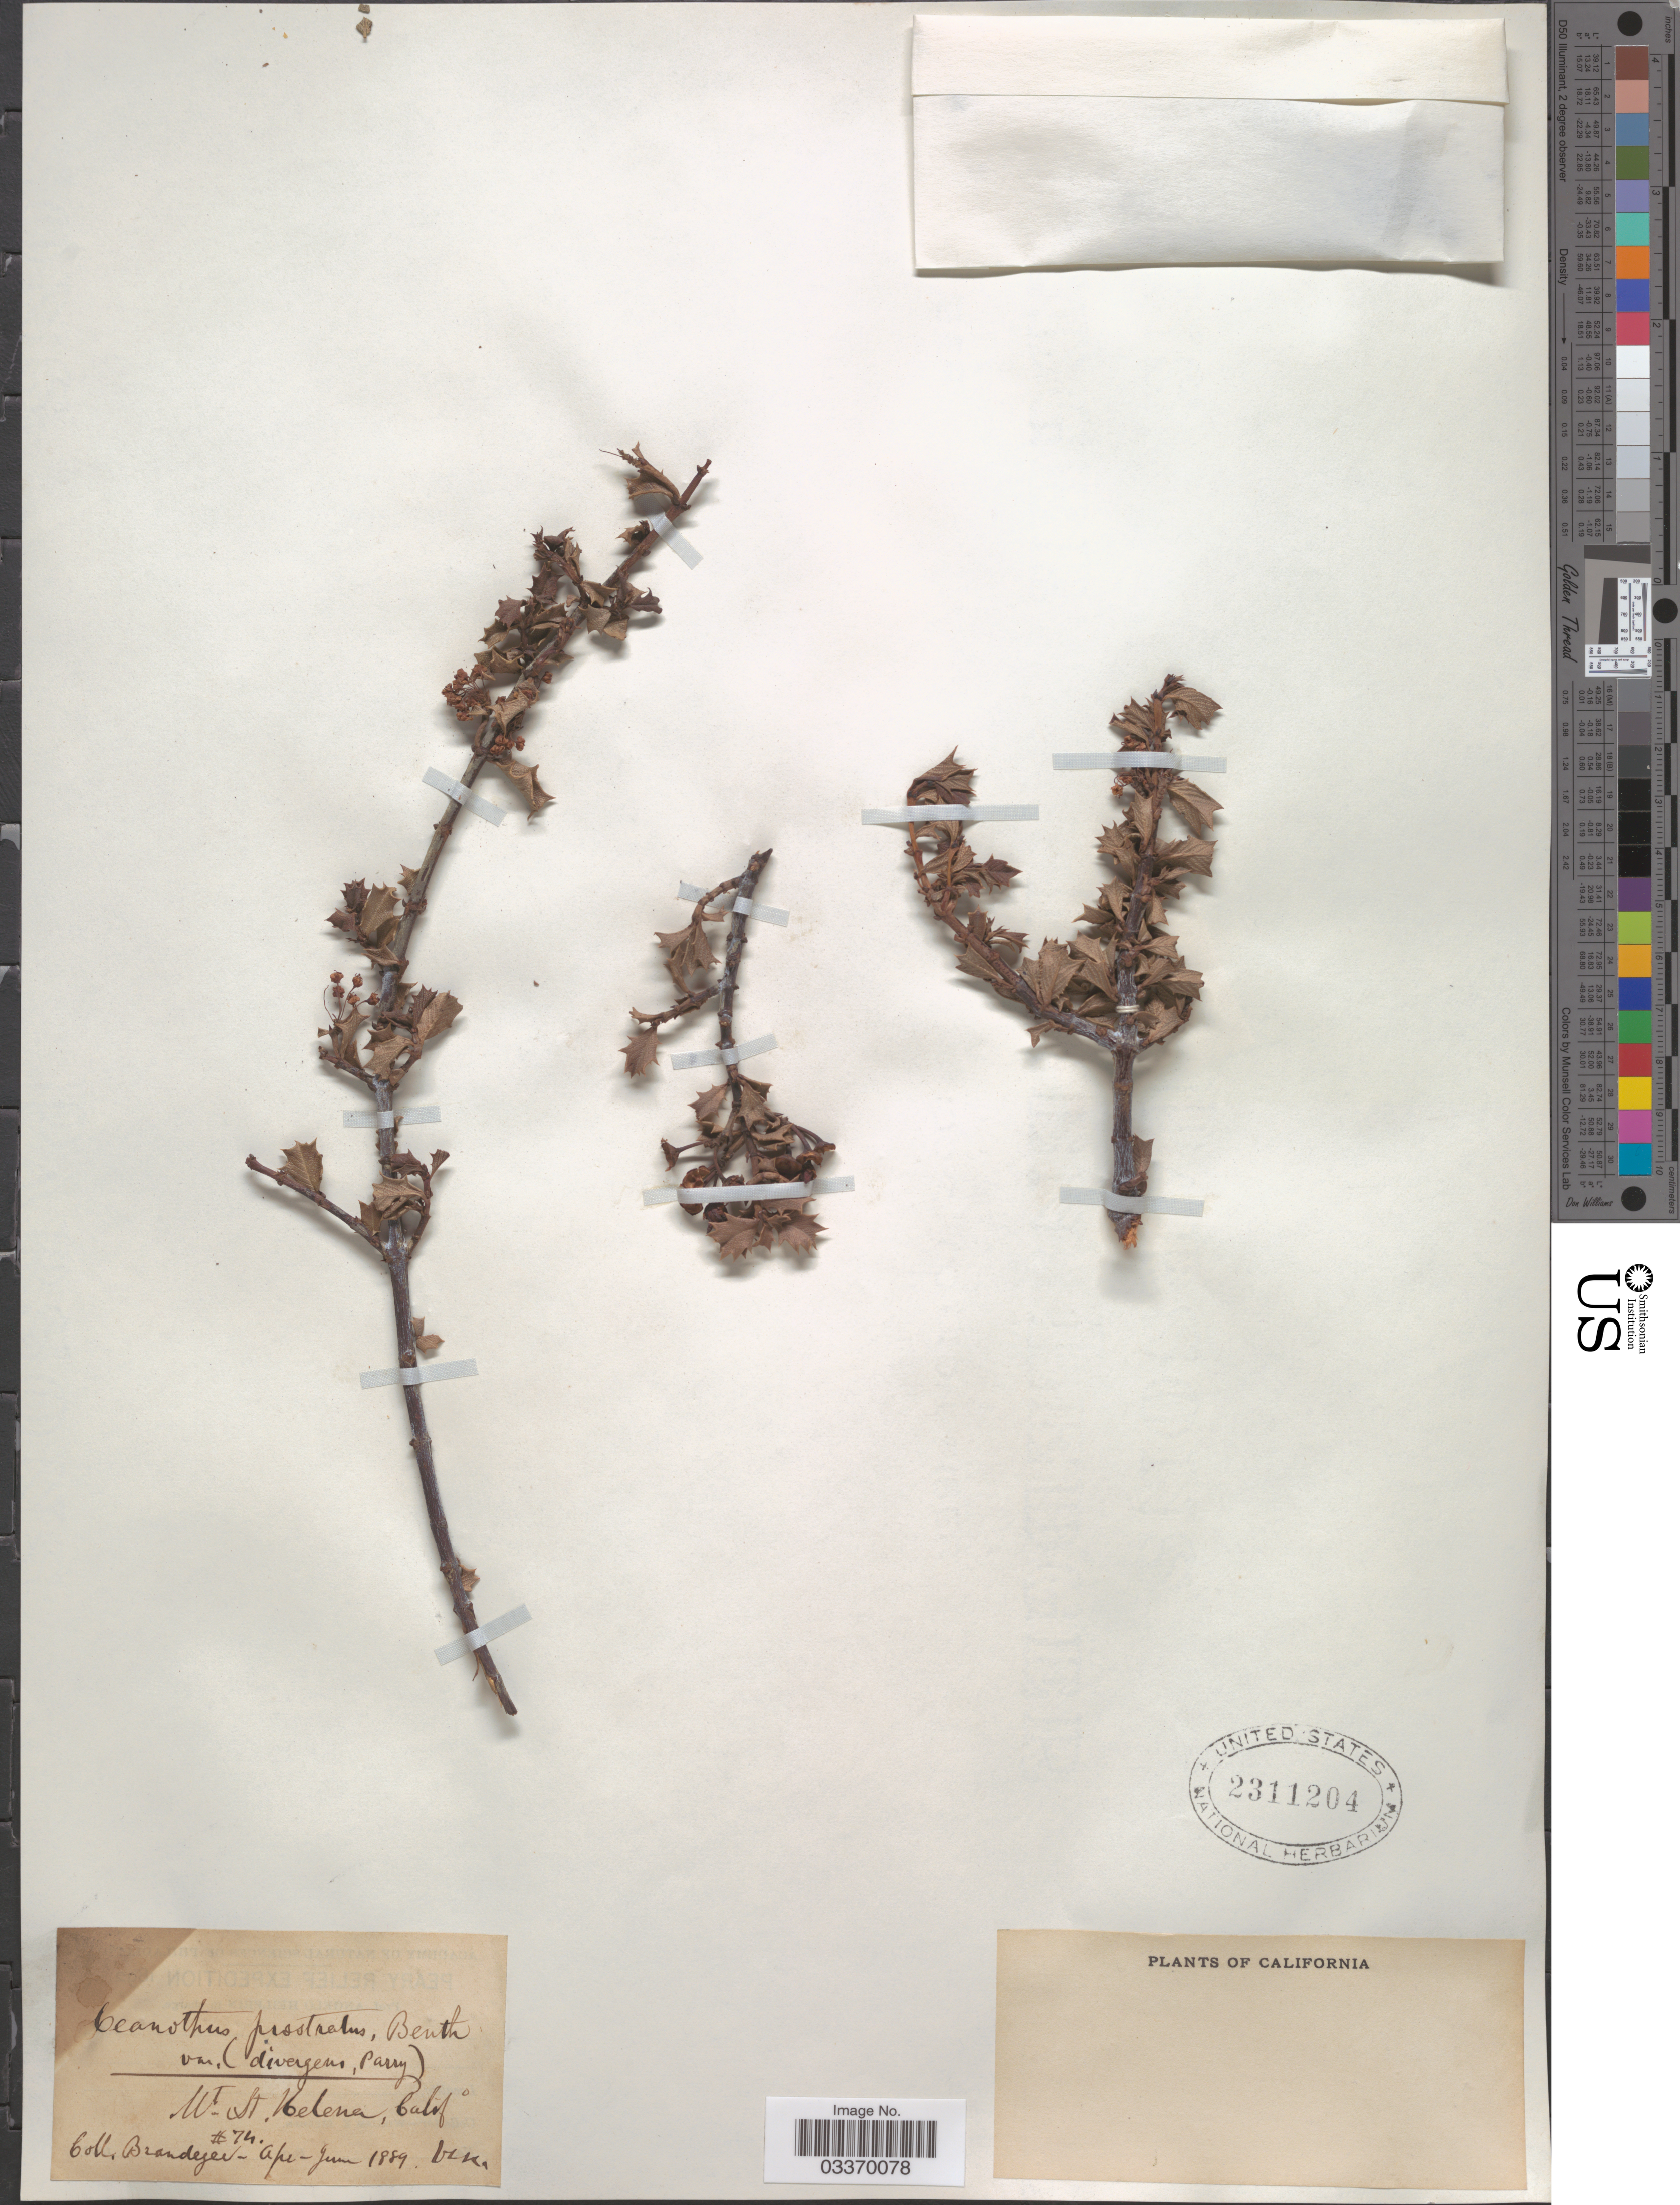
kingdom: Plantae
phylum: Tracheophyta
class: Magnoliopsida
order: Rosales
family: Rhamnaceae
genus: Ceanothus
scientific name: Ceanothus prostratus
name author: Benth.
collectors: -- Brandegee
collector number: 74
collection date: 1889-04/1889-06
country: United States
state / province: California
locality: Mt. St. Helena.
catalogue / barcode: US 2311204